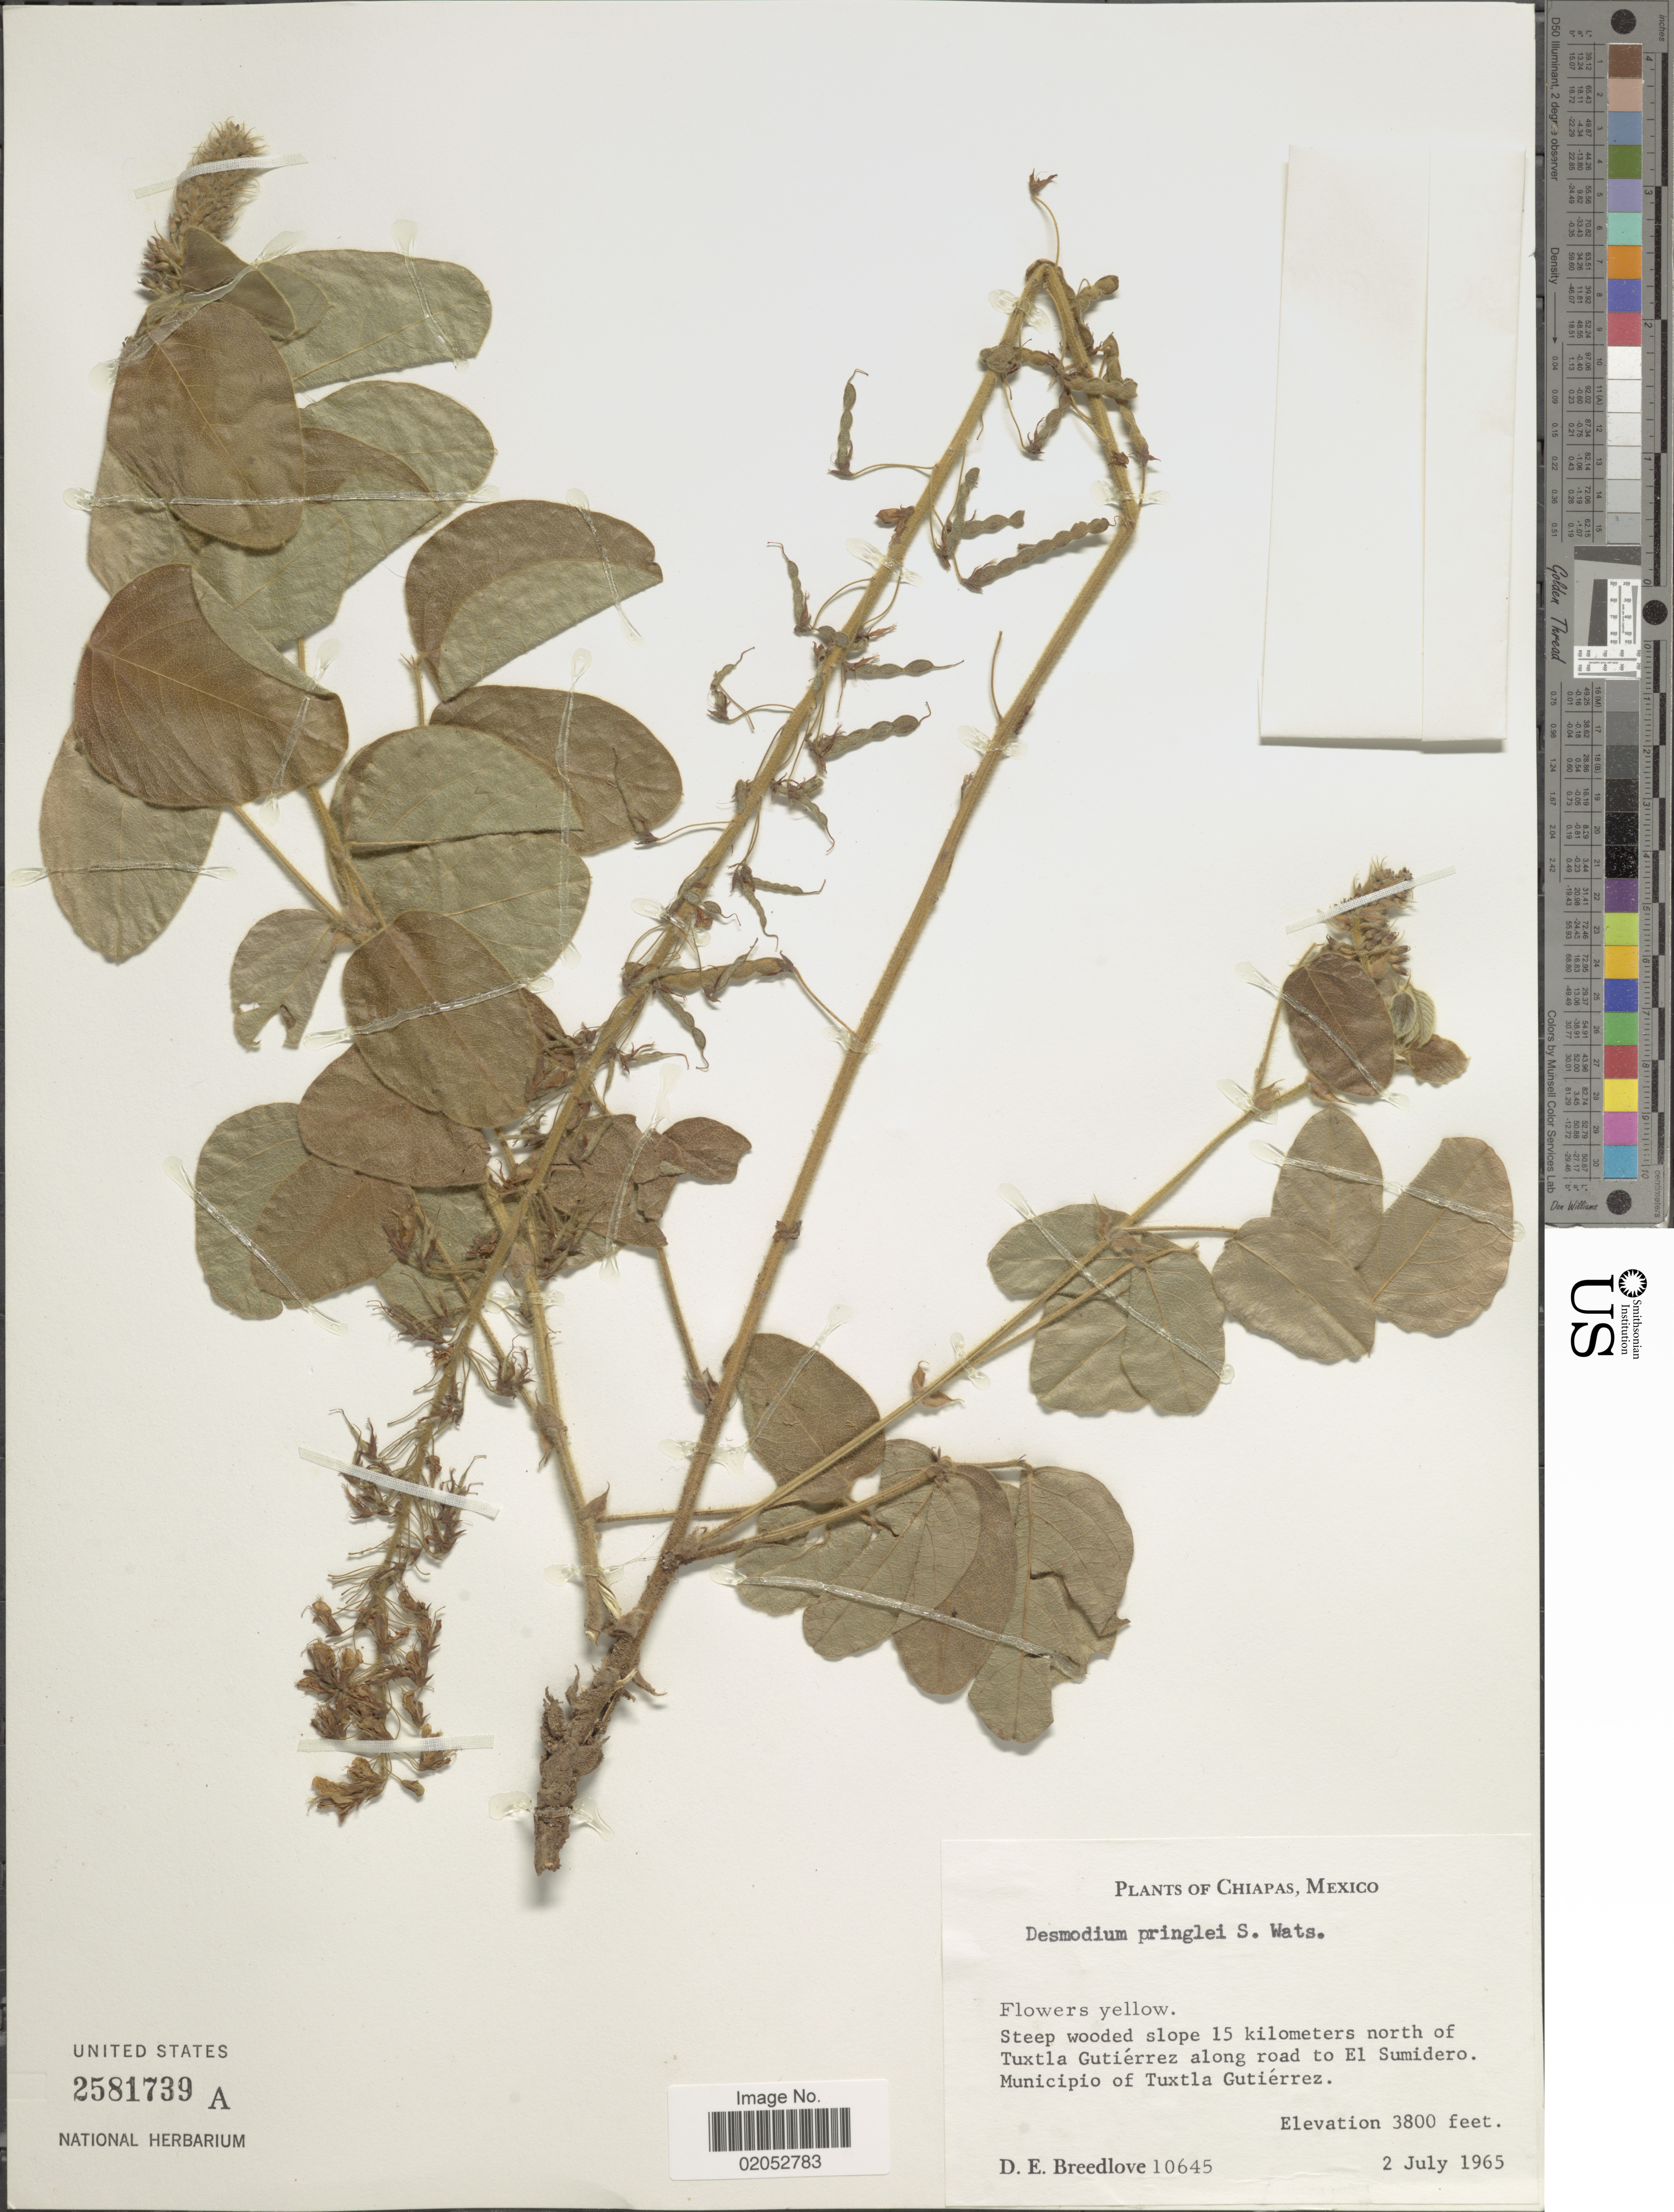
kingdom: Plantae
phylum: Tracheophyta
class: Magnoliopsida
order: Fabales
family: Fabaceae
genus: Desmodium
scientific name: Desmodium pringlei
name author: S. Watson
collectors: D. E. Breedlove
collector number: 10645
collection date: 1965-07-02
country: Mexico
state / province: Chiapas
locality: Slope 15 kilometers north of Tuxtla Gutierrez along orad to El Sumidero. Municipio of Tuxtla Guitierrez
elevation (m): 1158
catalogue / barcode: US 2581739A